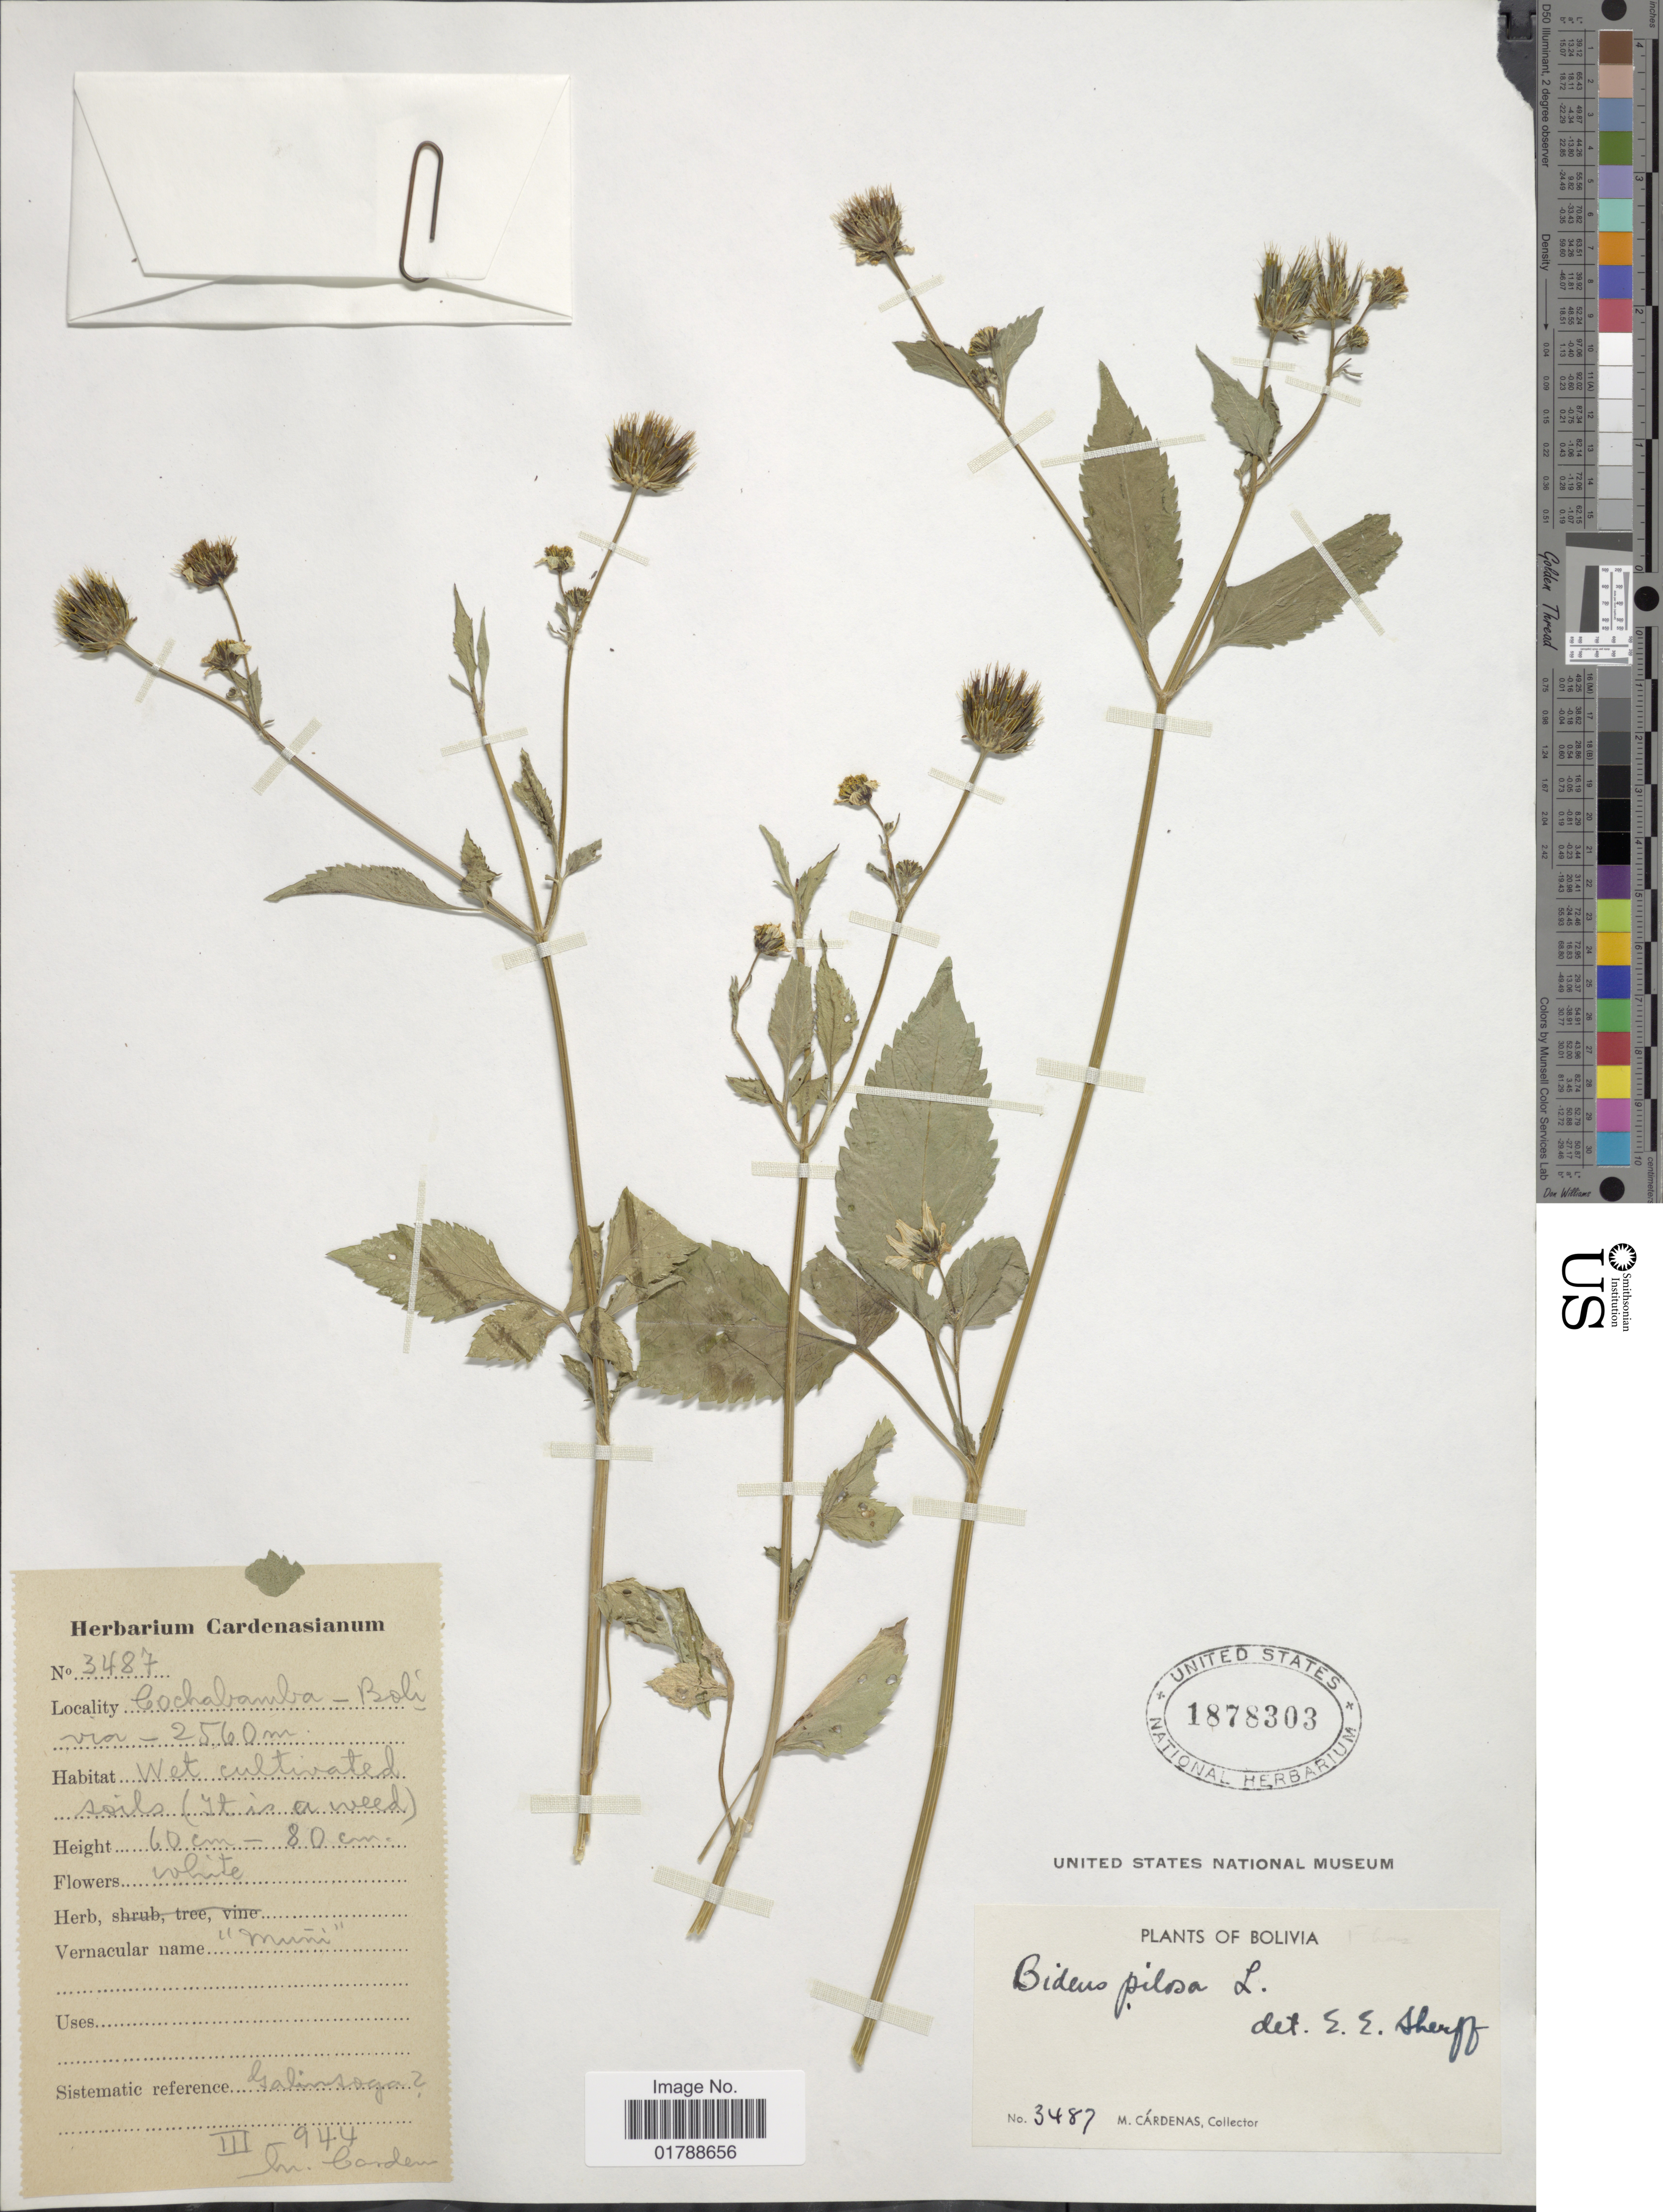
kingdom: Plantae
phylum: Tracheophyta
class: Magnoliopsida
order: Asterales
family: Asteraceae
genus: Bidens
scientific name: Bidens pilosa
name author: L.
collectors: M. Cárdenas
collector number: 3487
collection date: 1944-03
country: Bolivia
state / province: Cochabamba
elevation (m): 2560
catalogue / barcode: US 1878303